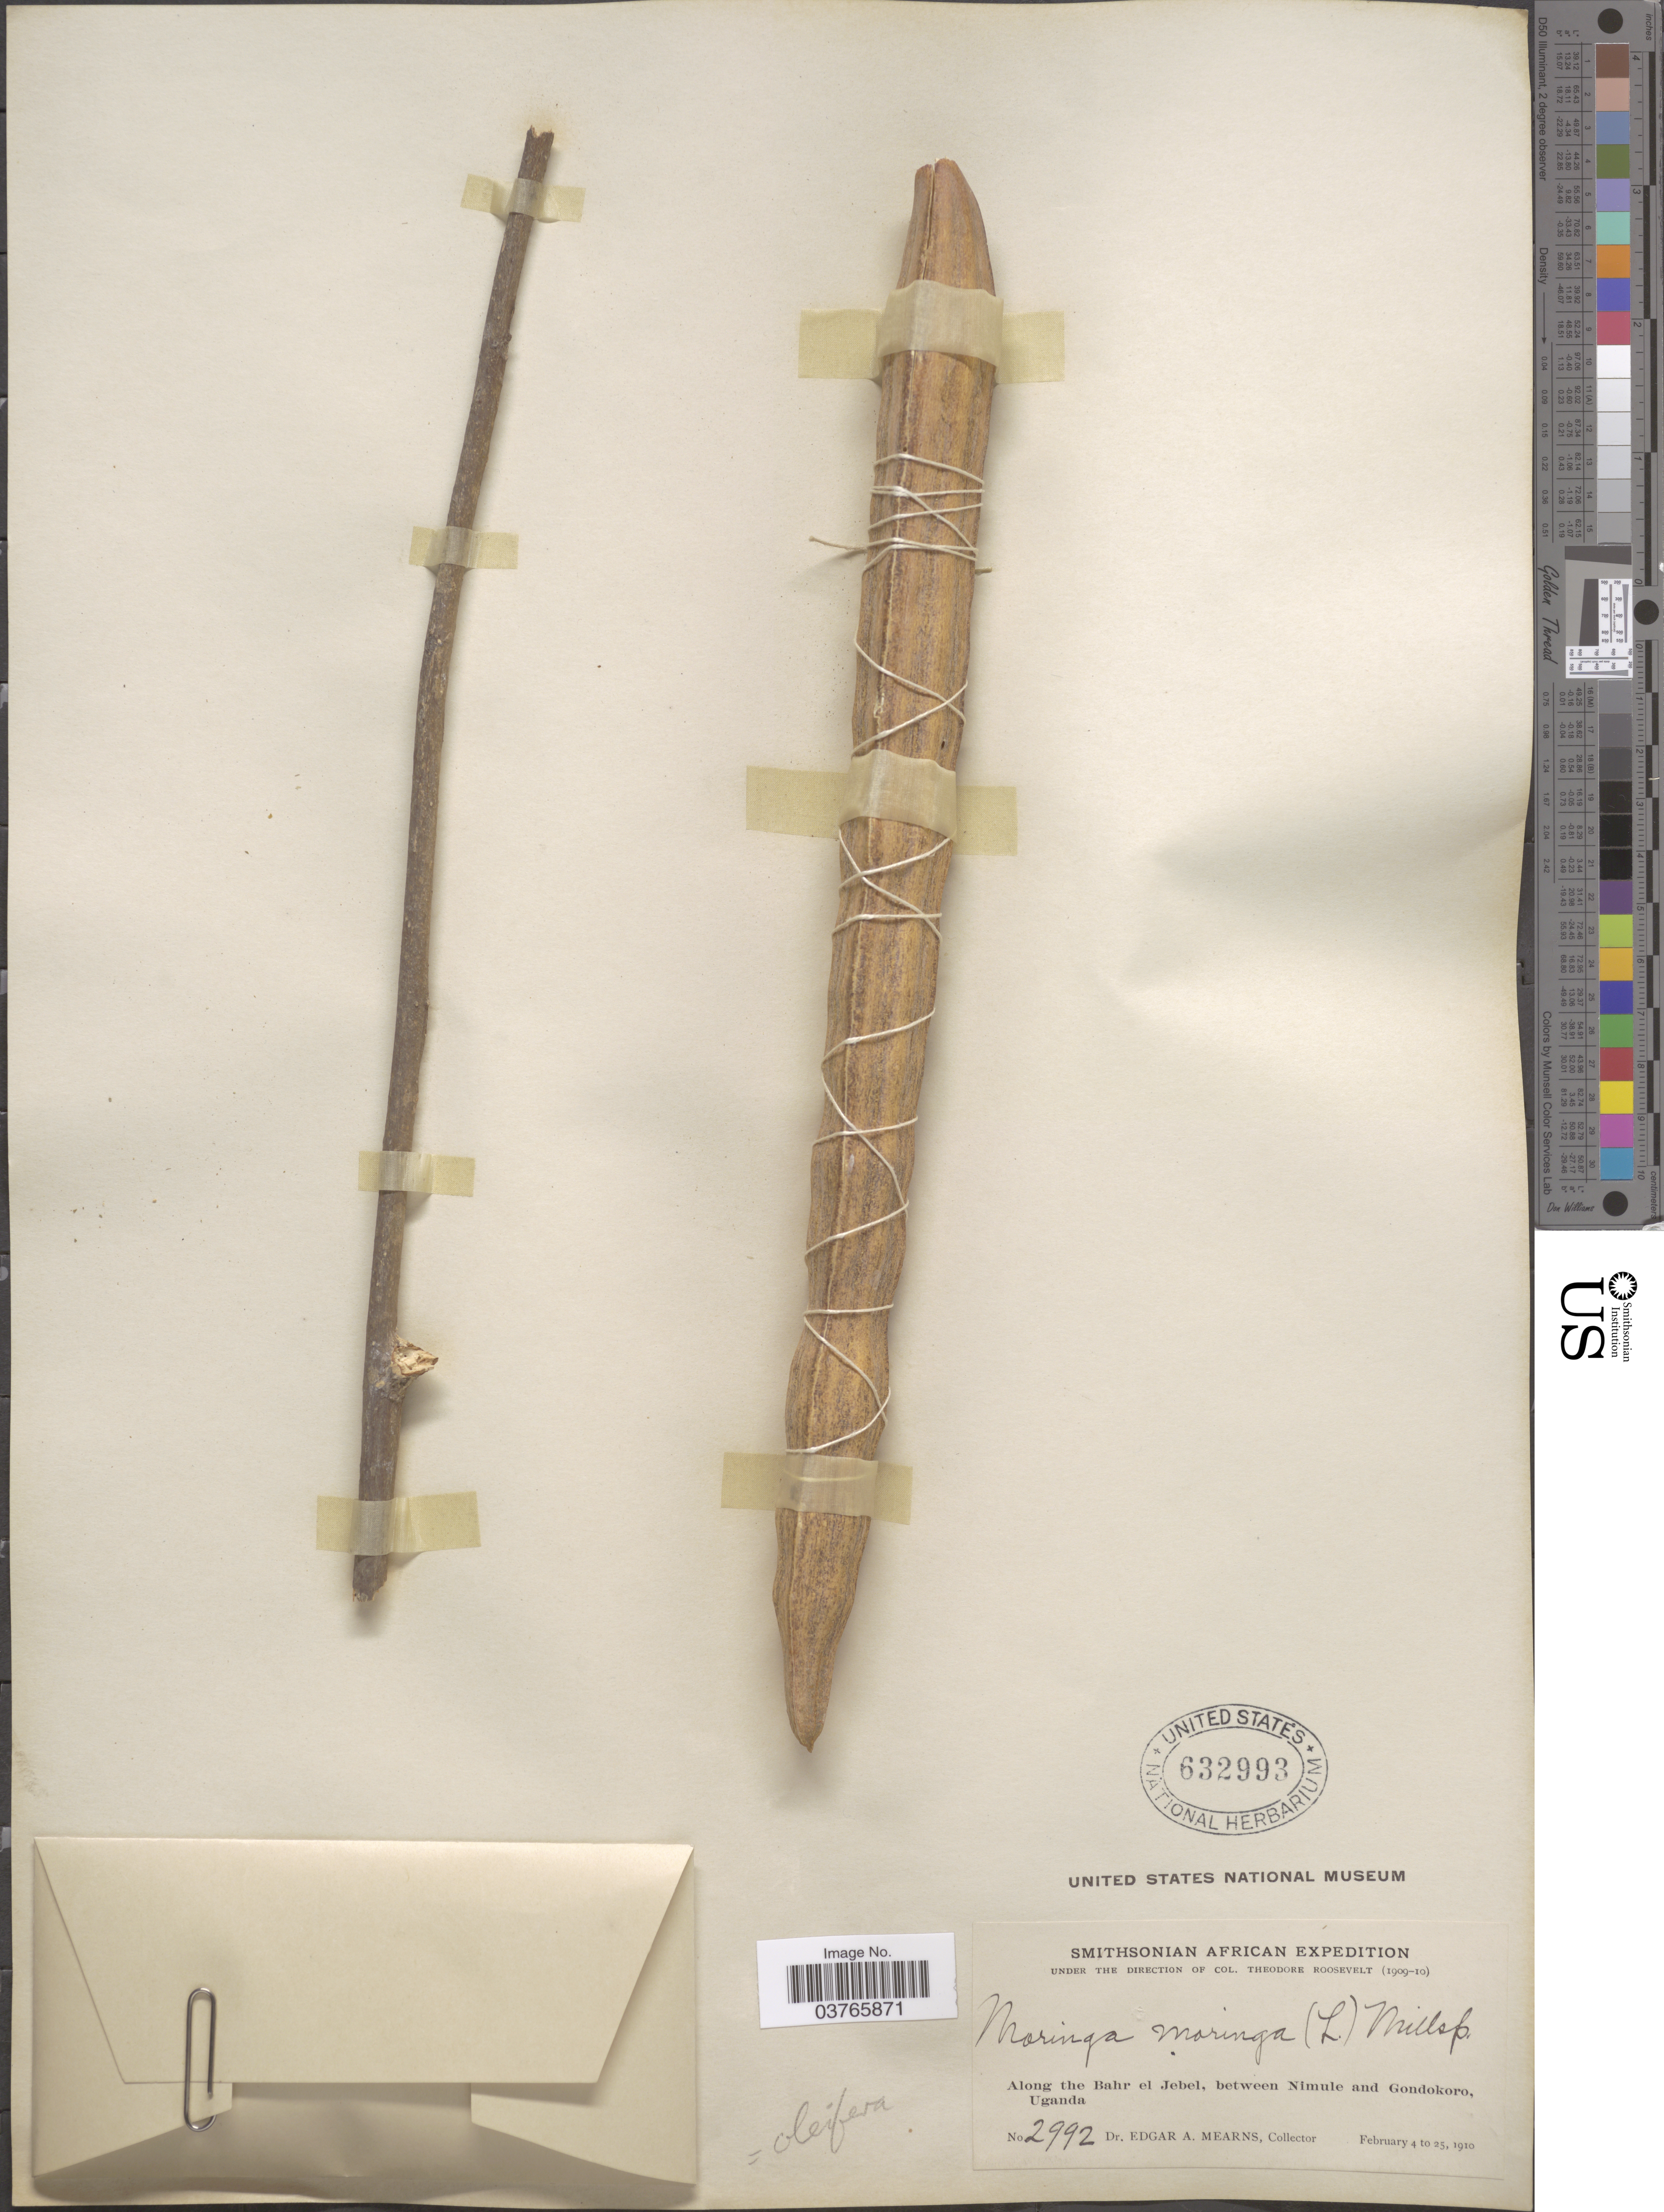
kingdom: Plantae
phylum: Tracheophyta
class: Magnoliopsida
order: Brassicales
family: Moringaceae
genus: Moringa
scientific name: Moringa oleifera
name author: Lam.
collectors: E. A. Mearns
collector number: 2992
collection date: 1910-02-04/1910-02-25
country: Uganda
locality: Along the Bahr el Jebel. between Nimule and Gondokoro.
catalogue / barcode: US 632993